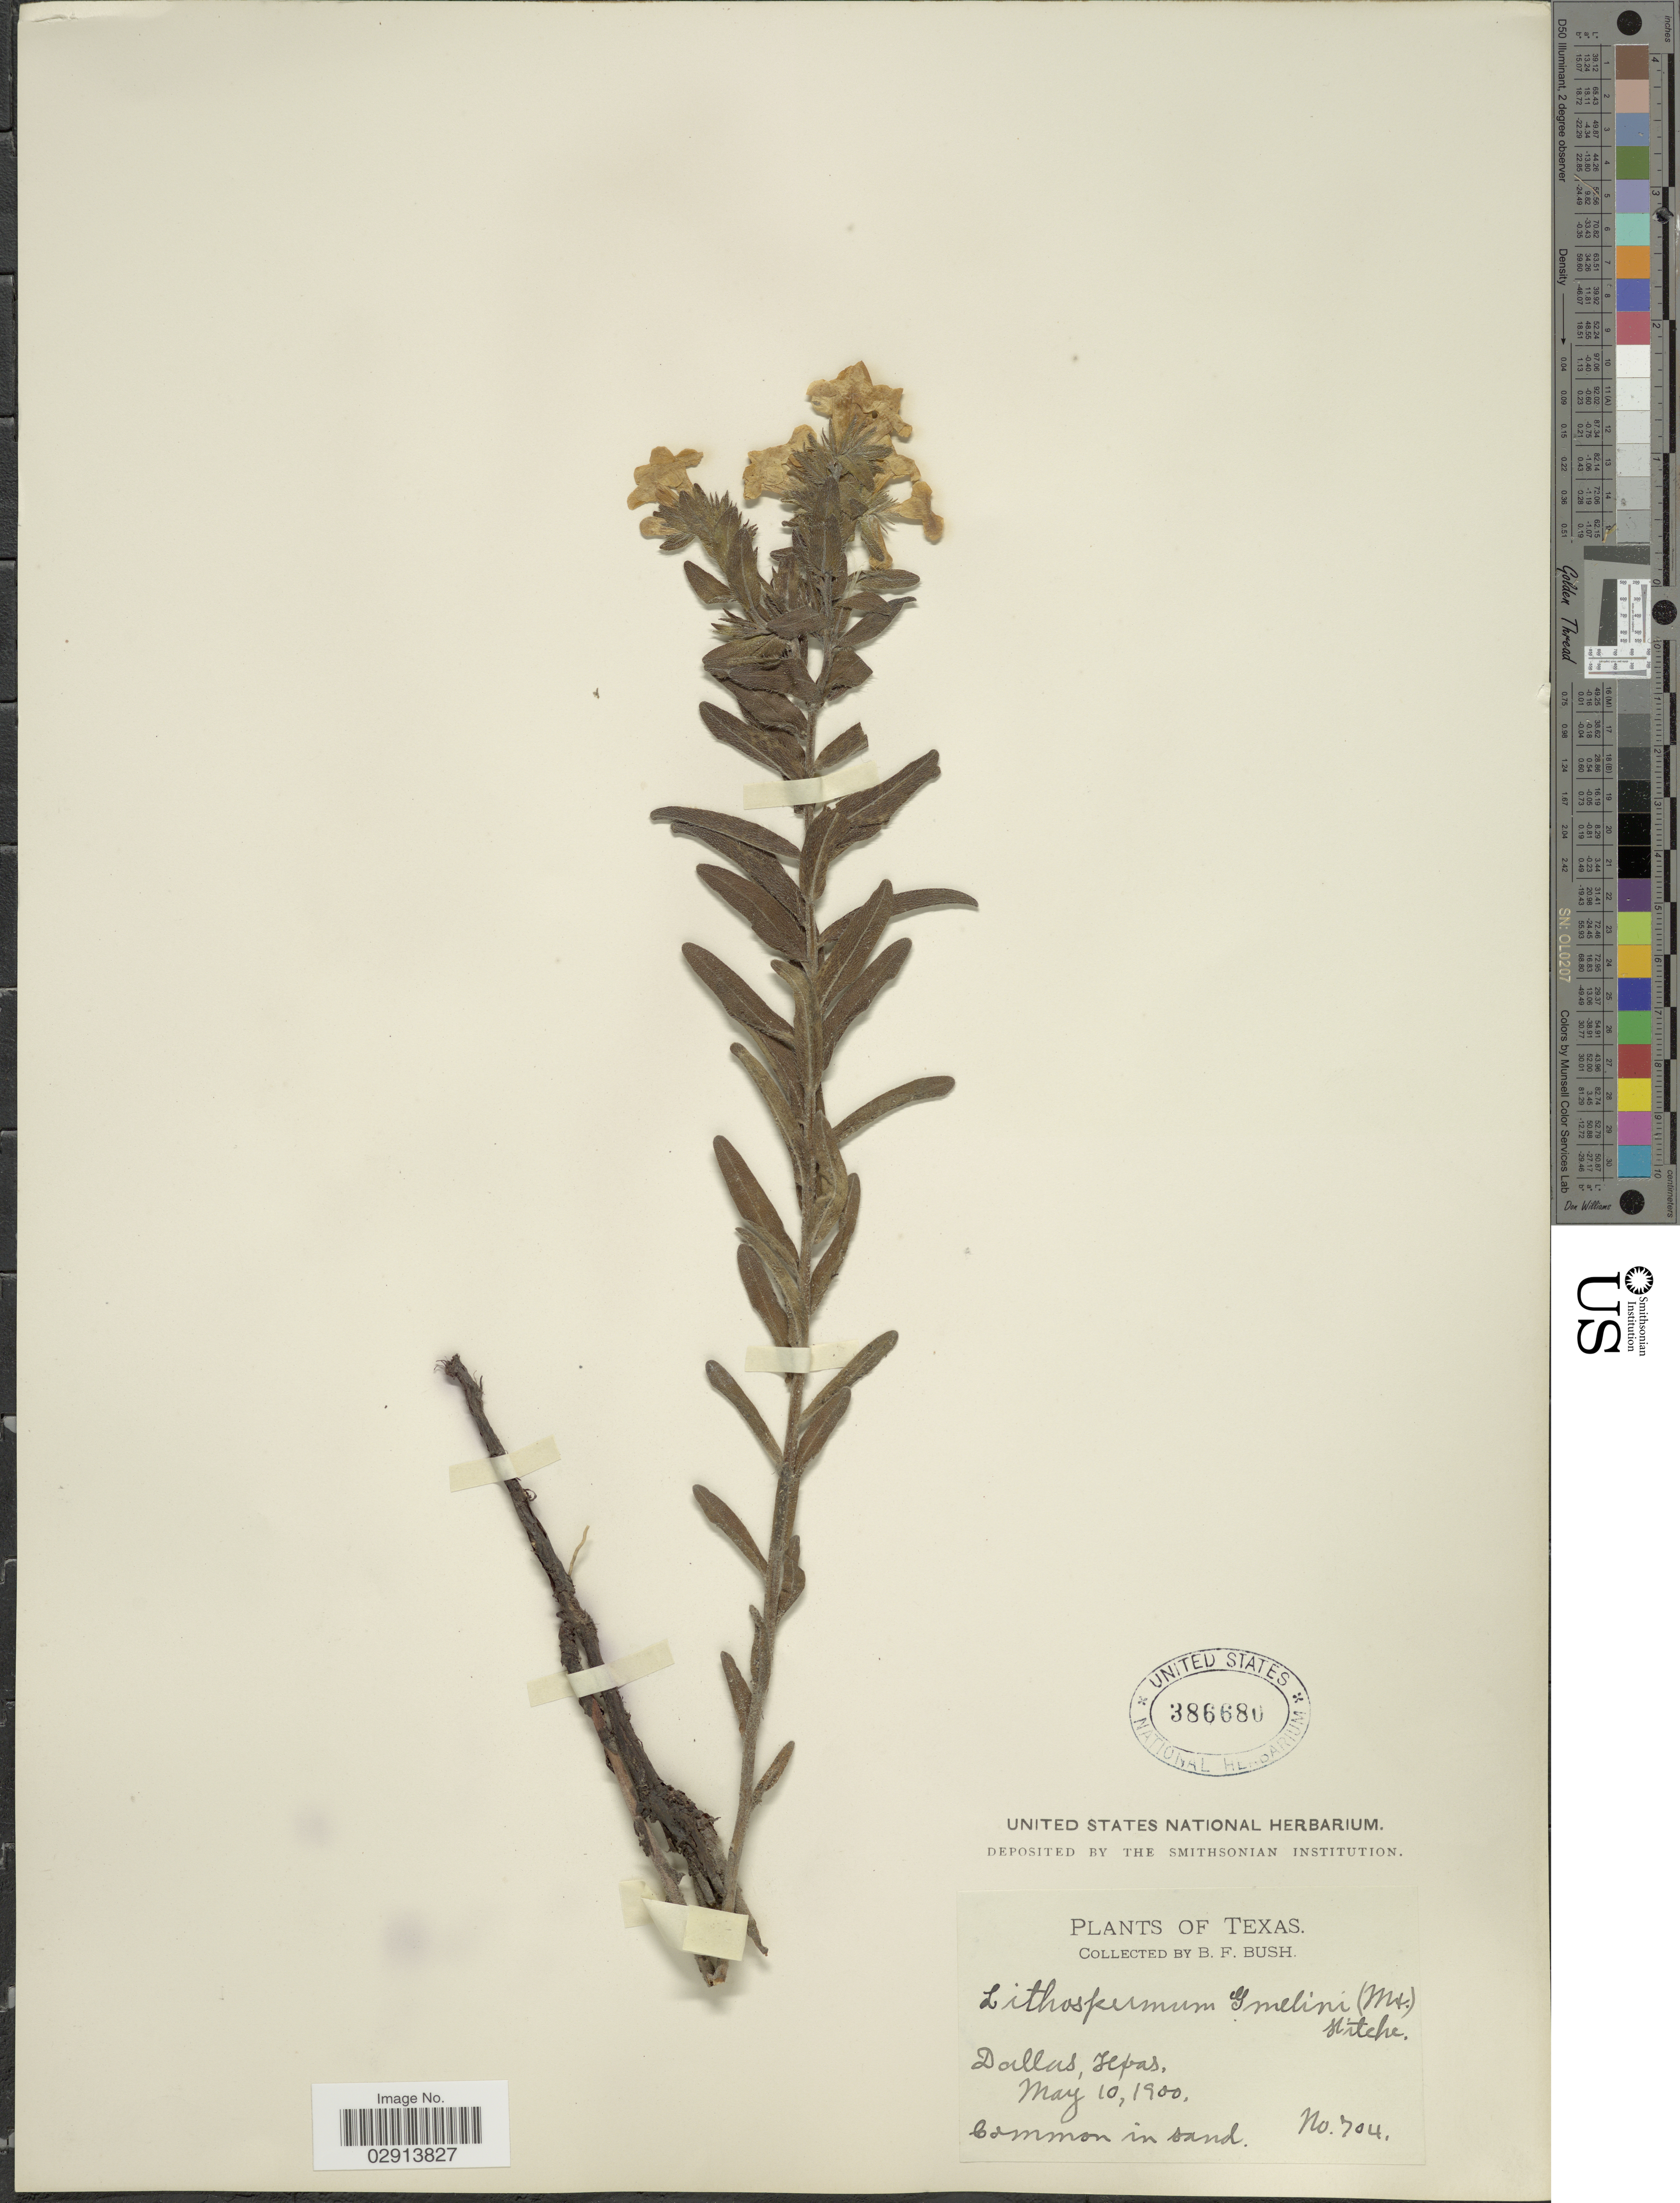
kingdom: Plantae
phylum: Tracheophyta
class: Magnoliopsida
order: Boraginales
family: Boraginaceae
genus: Lithospermum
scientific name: Lithospermum caroliniense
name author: (J.F. Gmel.) MacMill.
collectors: B. F. Bush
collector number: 704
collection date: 1900-05-10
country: United States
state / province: Texas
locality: Dallas.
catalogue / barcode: US 386680